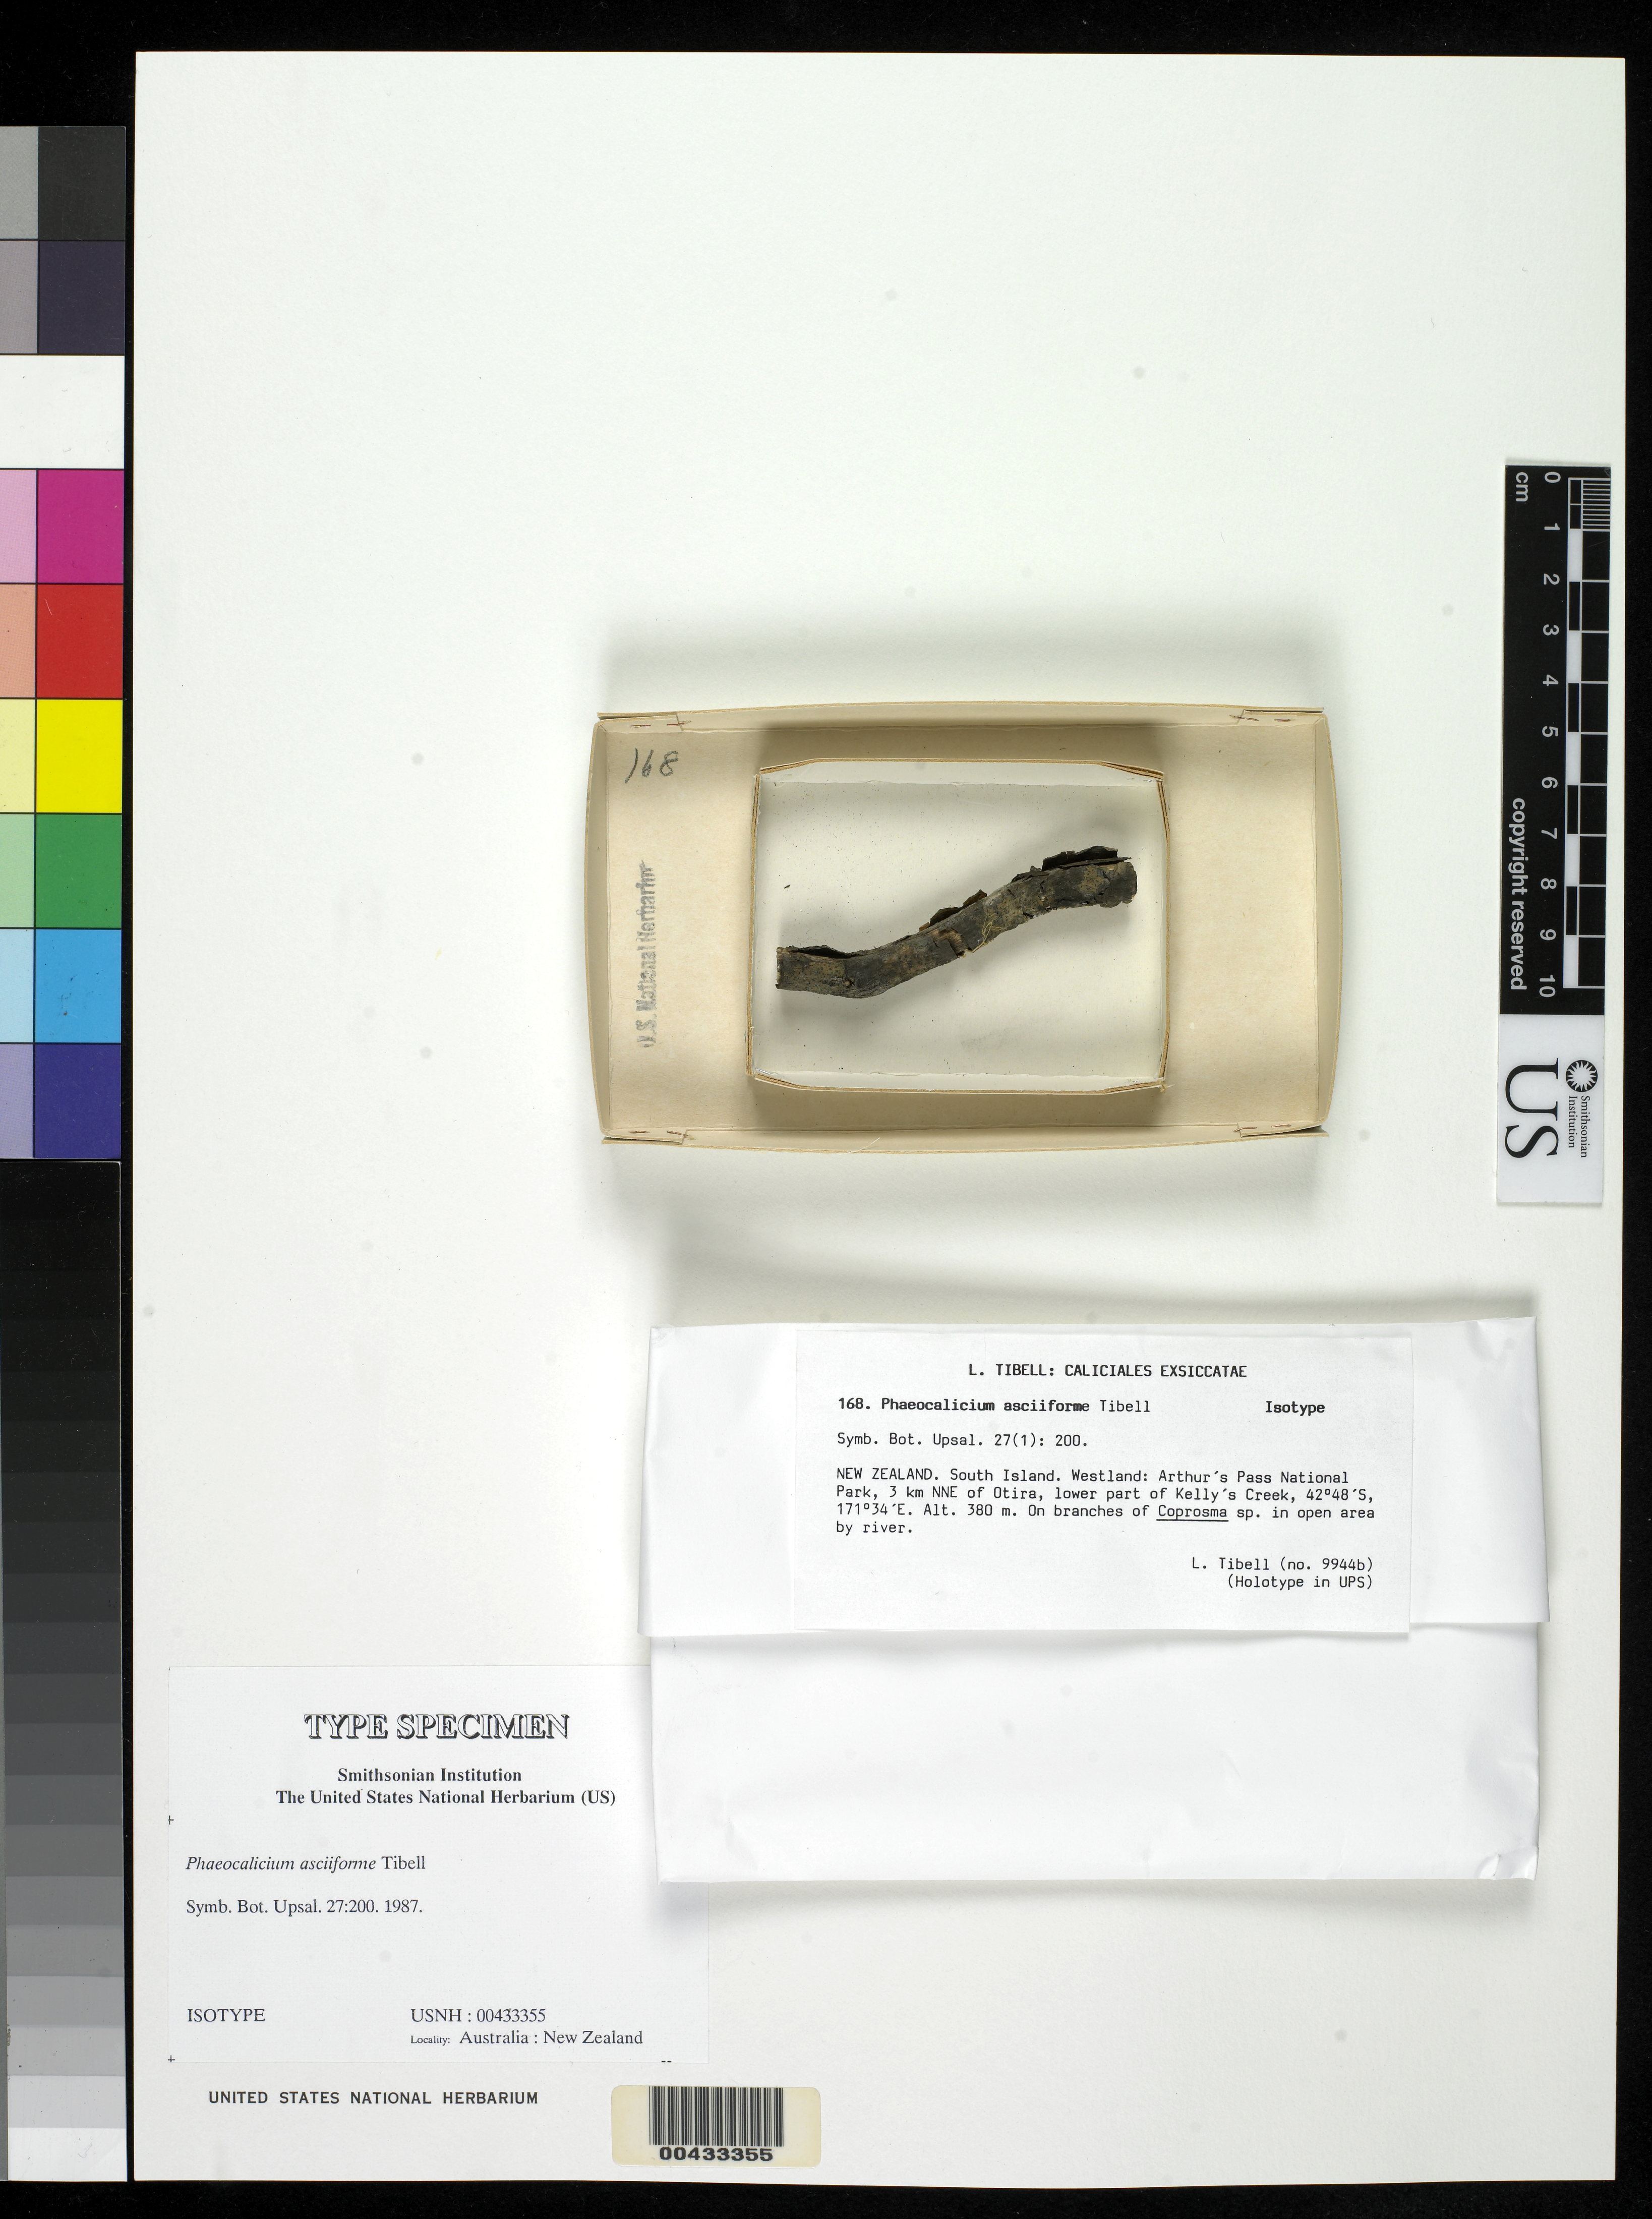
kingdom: Fungi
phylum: Ascomycota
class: Eurotiomycetes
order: Mycocaliciales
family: Mycocaliciaceae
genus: Phaeocalicium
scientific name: Phaeocalicium asciiforme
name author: Tibell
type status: Isotype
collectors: L. Tibell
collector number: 9944b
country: New Zealand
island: South Island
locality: Westland, Arthur's Pass National Park, 3 km NNE of Otira, lower part of Kelly's Creek.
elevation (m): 380